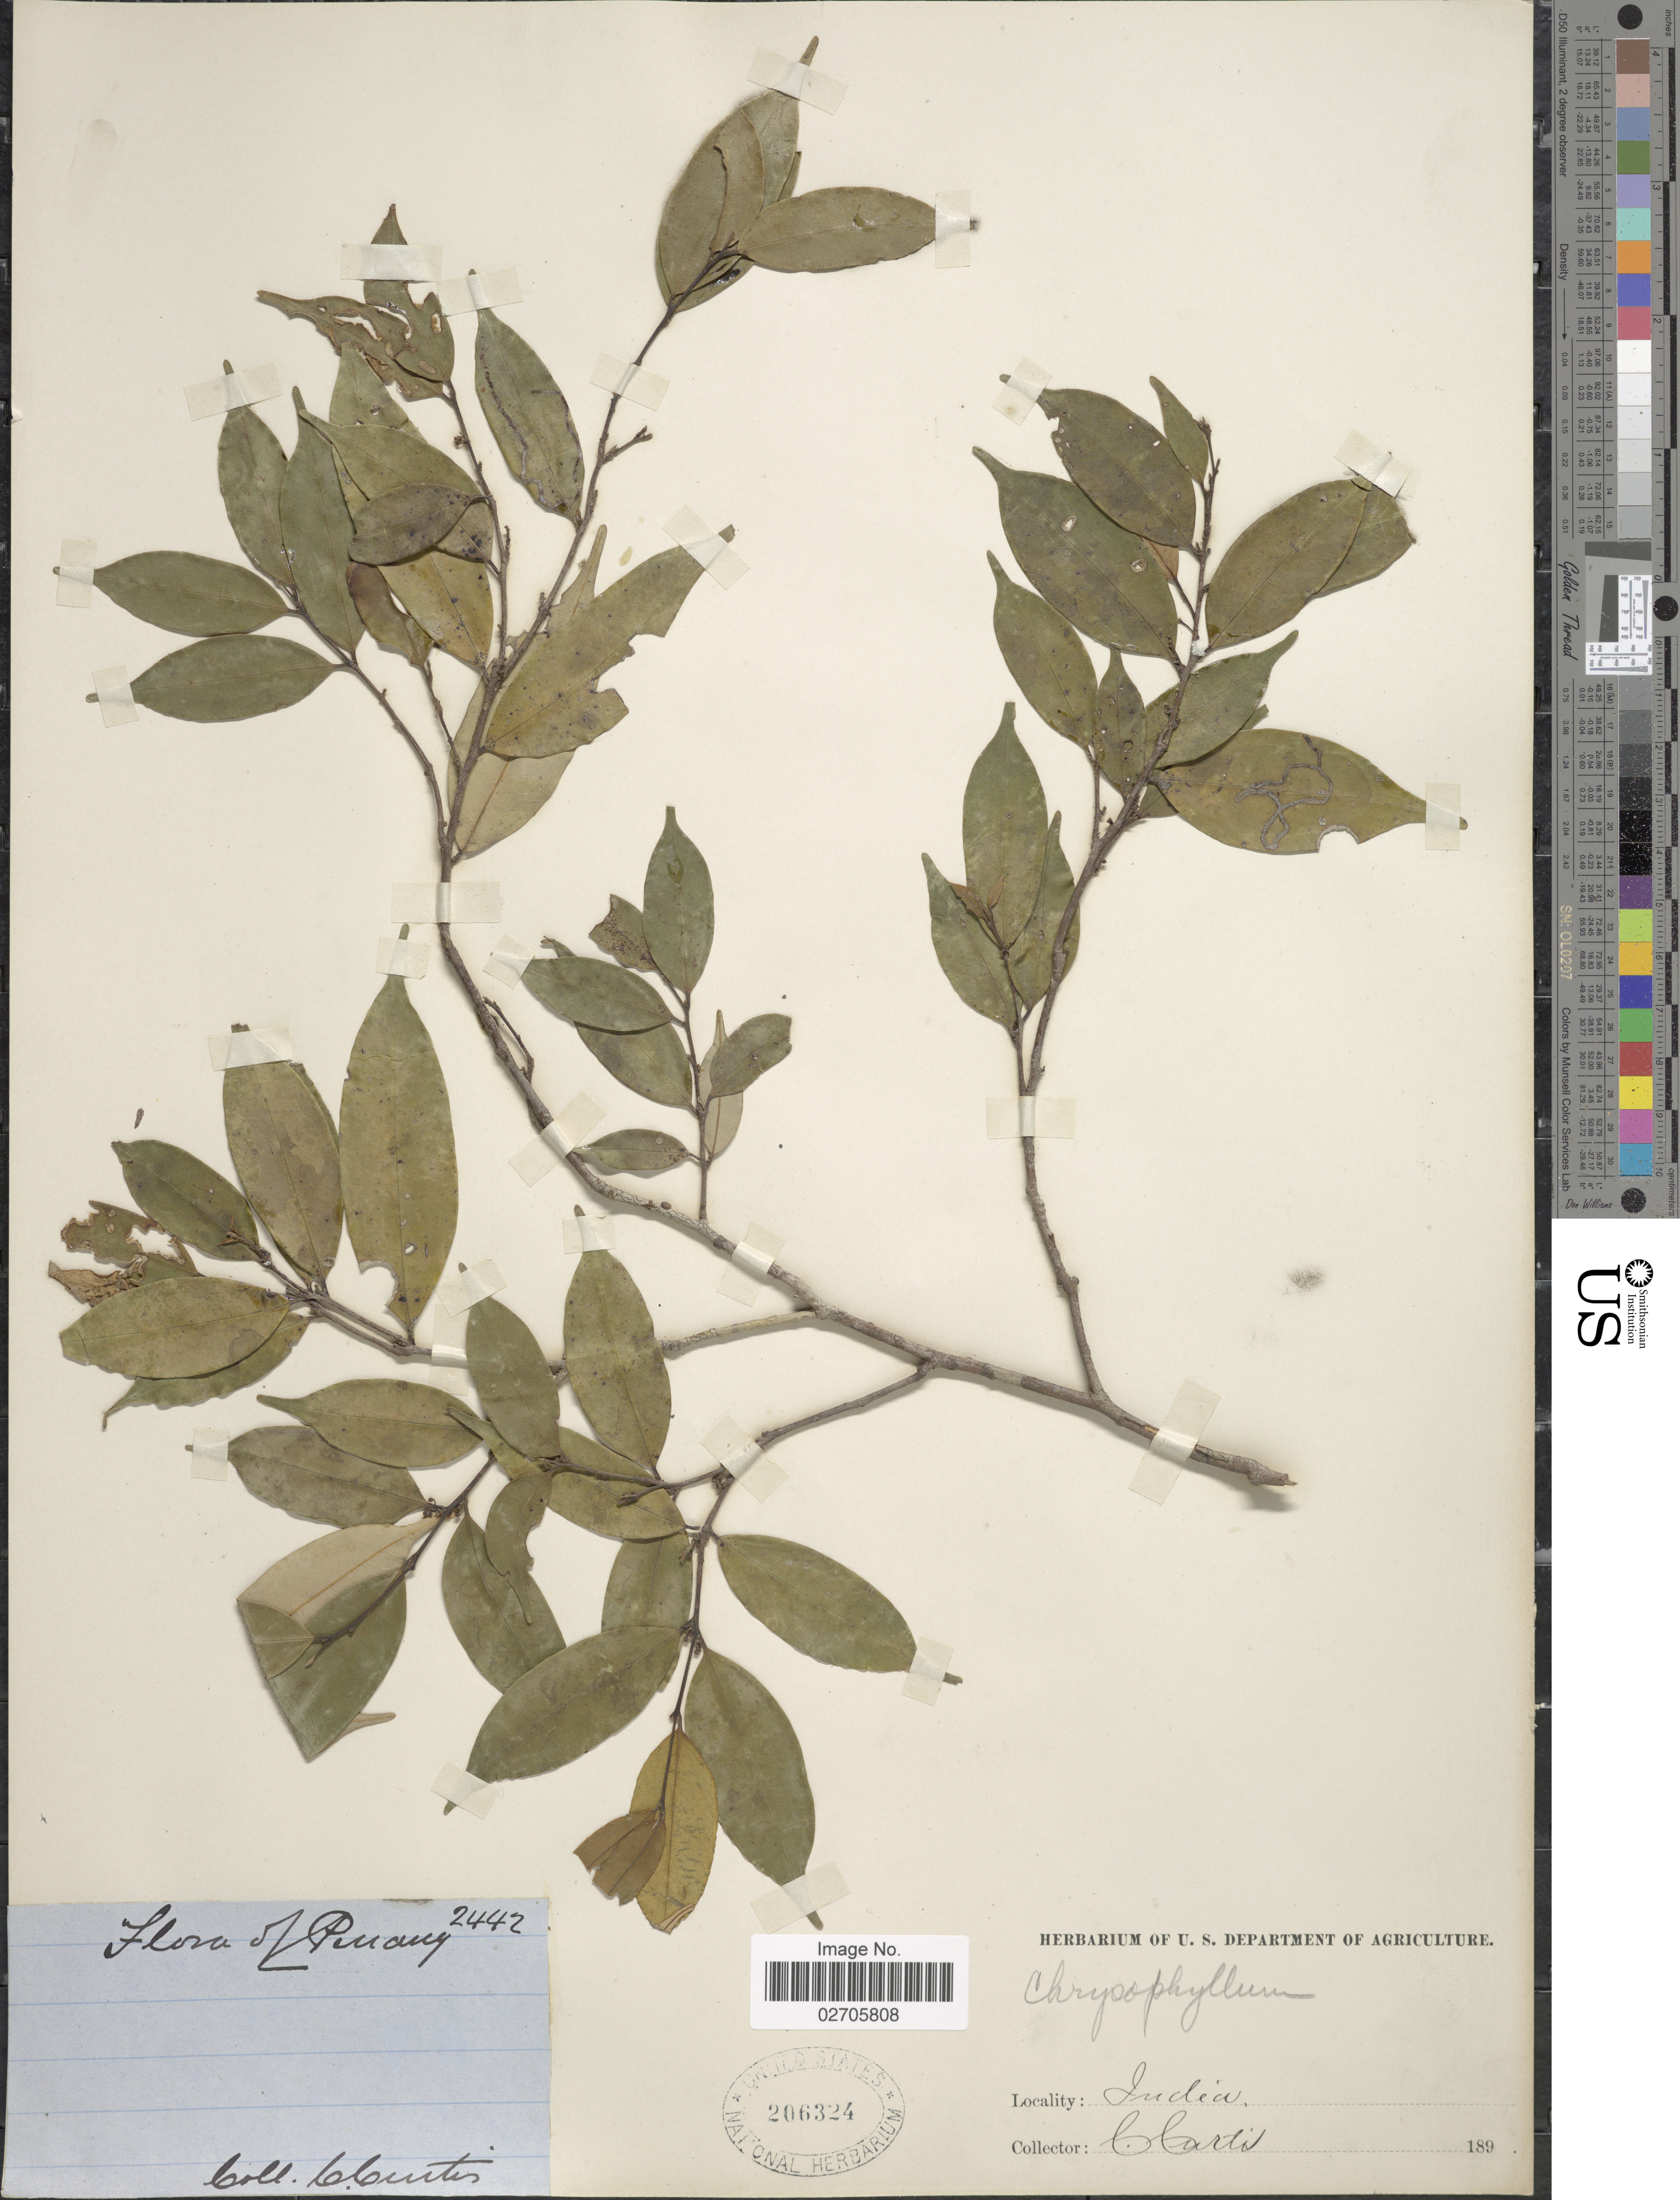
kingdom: Plantae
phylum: Tracheophyta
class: Magnoliopsida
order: Ericales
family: Sapotaceae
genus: Chrysophyllum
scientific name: Chrysophyllum sp.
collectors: C. Curtis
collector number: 2442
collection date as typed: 189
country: India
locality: Penang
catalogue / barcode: US 206324